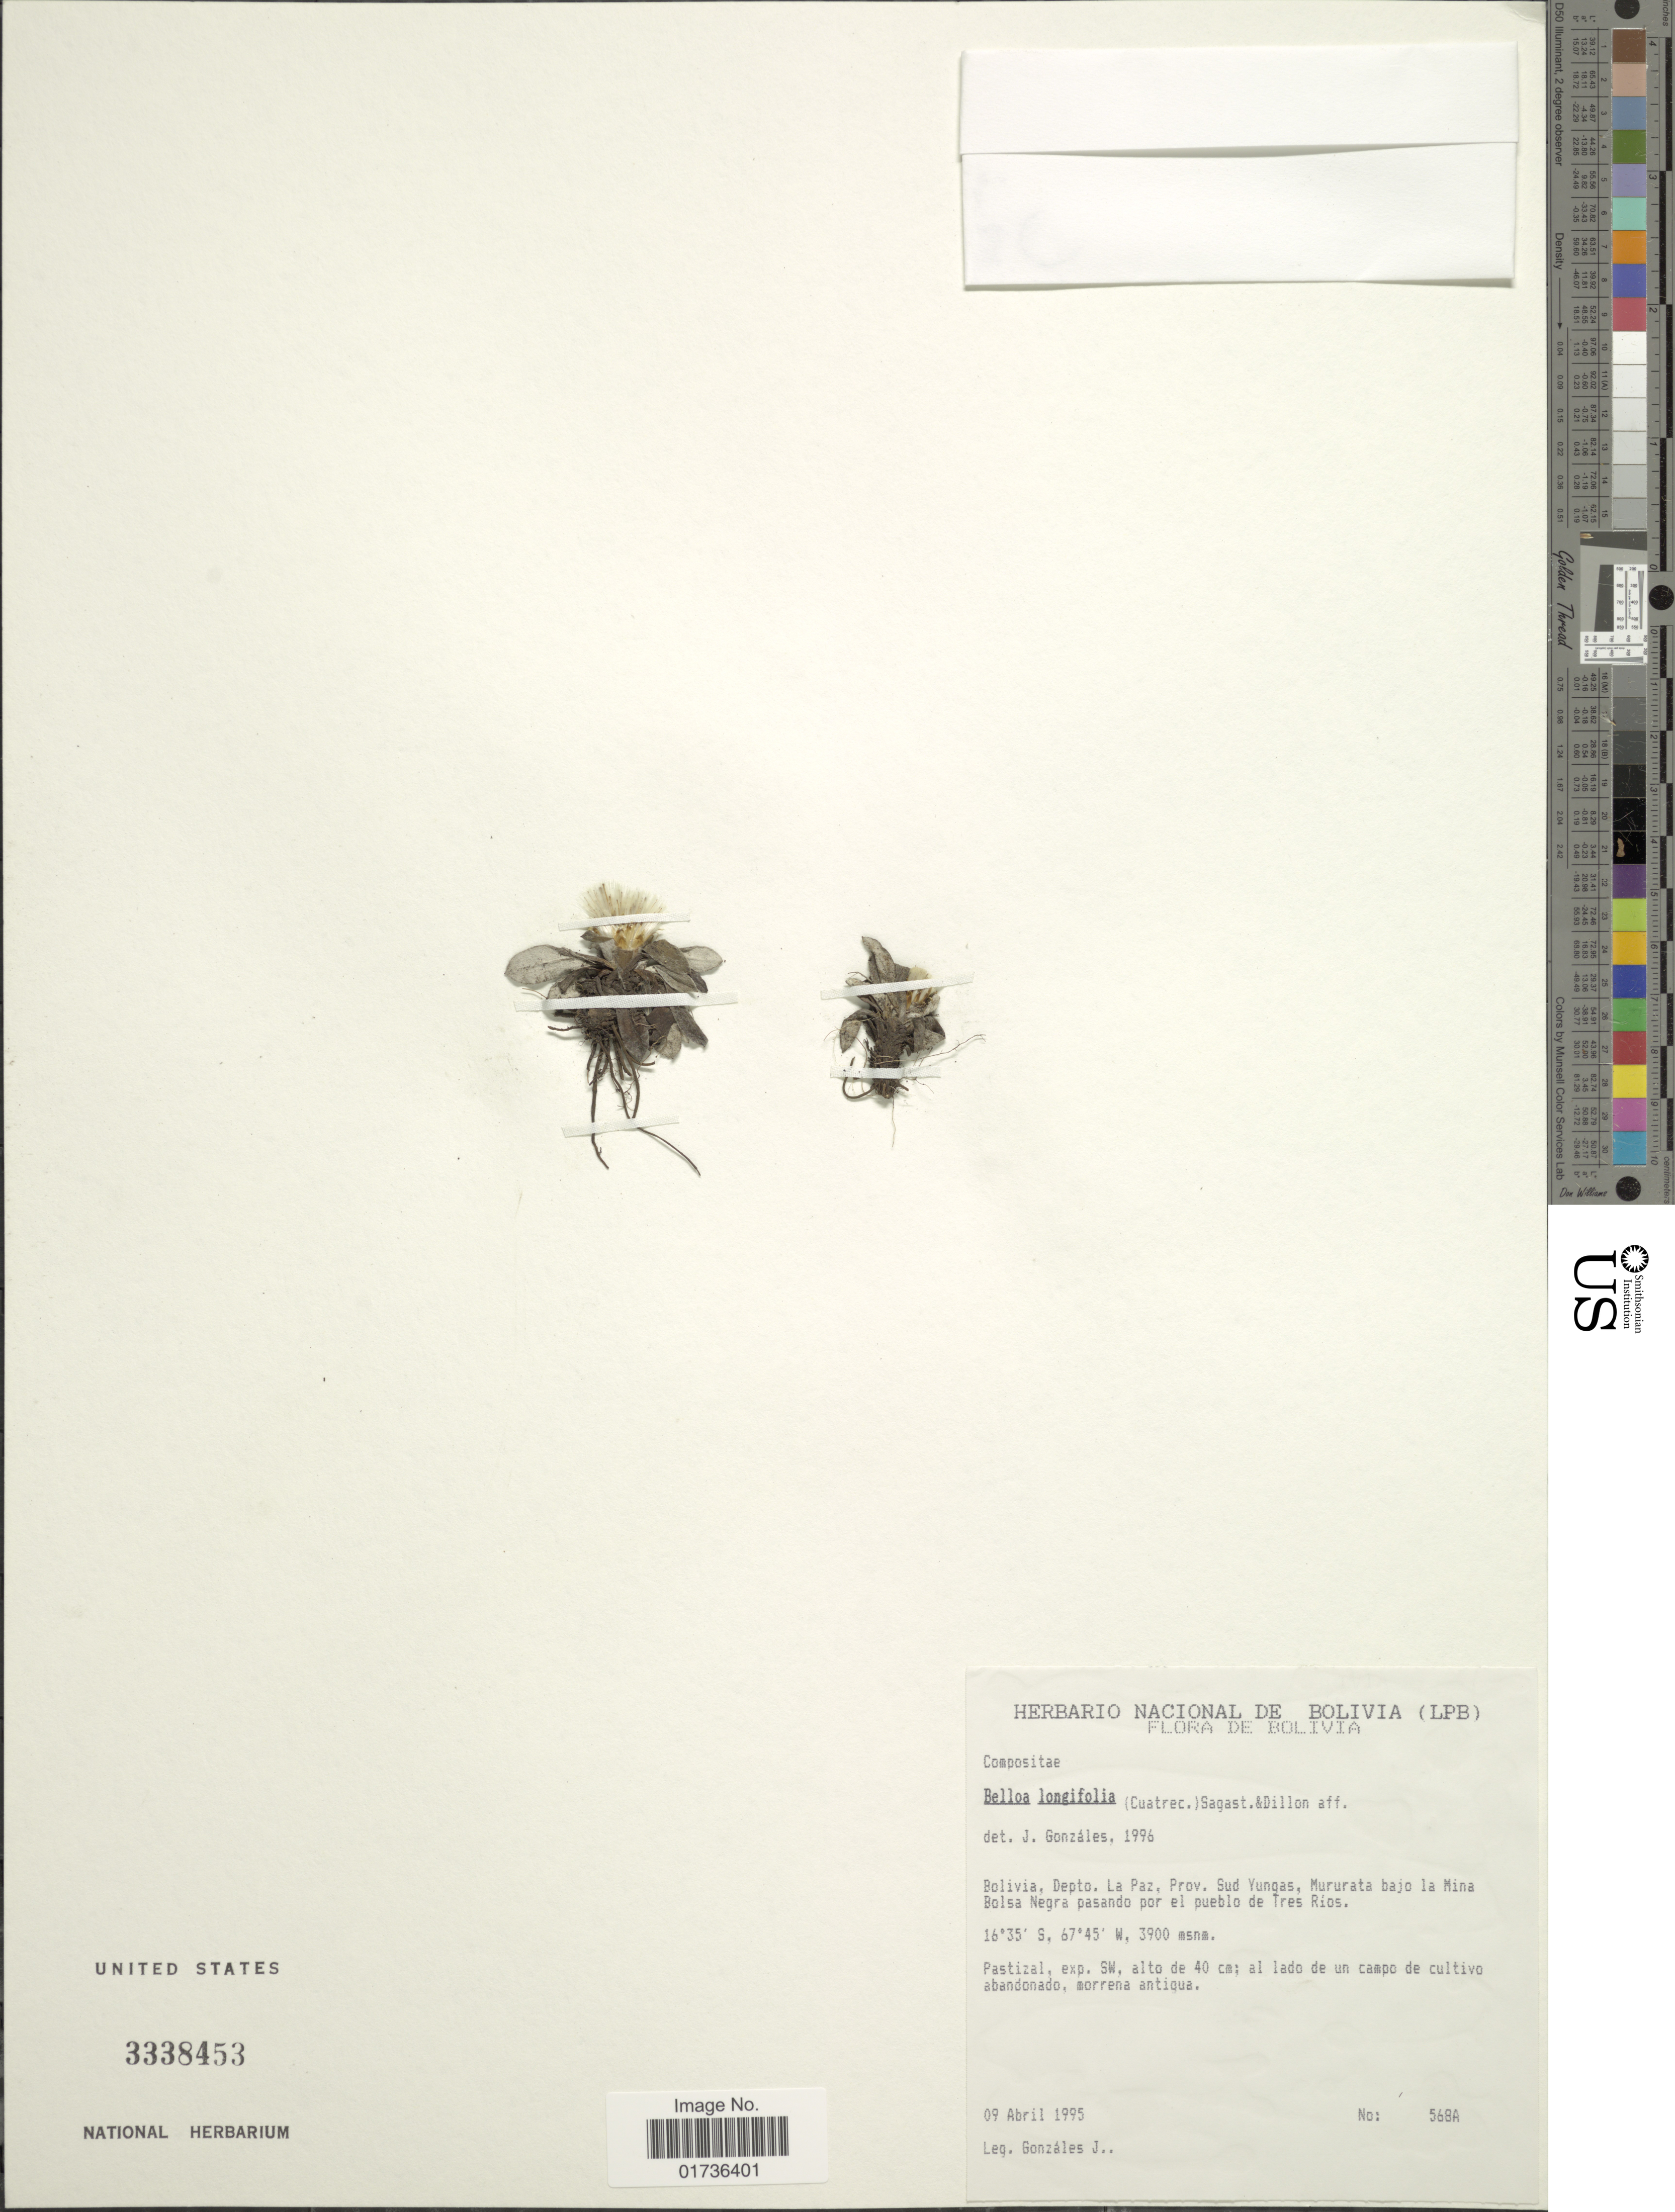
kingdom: Plantae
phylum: Tracheophyta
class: Magnoliopsida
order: Asterales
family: Asteraceae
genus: Belloa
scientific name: Belloa longifolia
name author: (Cuatrec. & Aristeg.) Sagást. & M.O. Dillon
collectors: J. Gonzales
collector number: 568A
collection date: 1995-04-09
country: Bolivia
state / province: La Paz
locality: Depto. La Paz, Prov. Sud Yungas, Mururata bajo la Mina Bolsa Negra, pasando por el pueblo de Tres Rios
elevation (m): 3900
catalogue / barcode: US 3338453